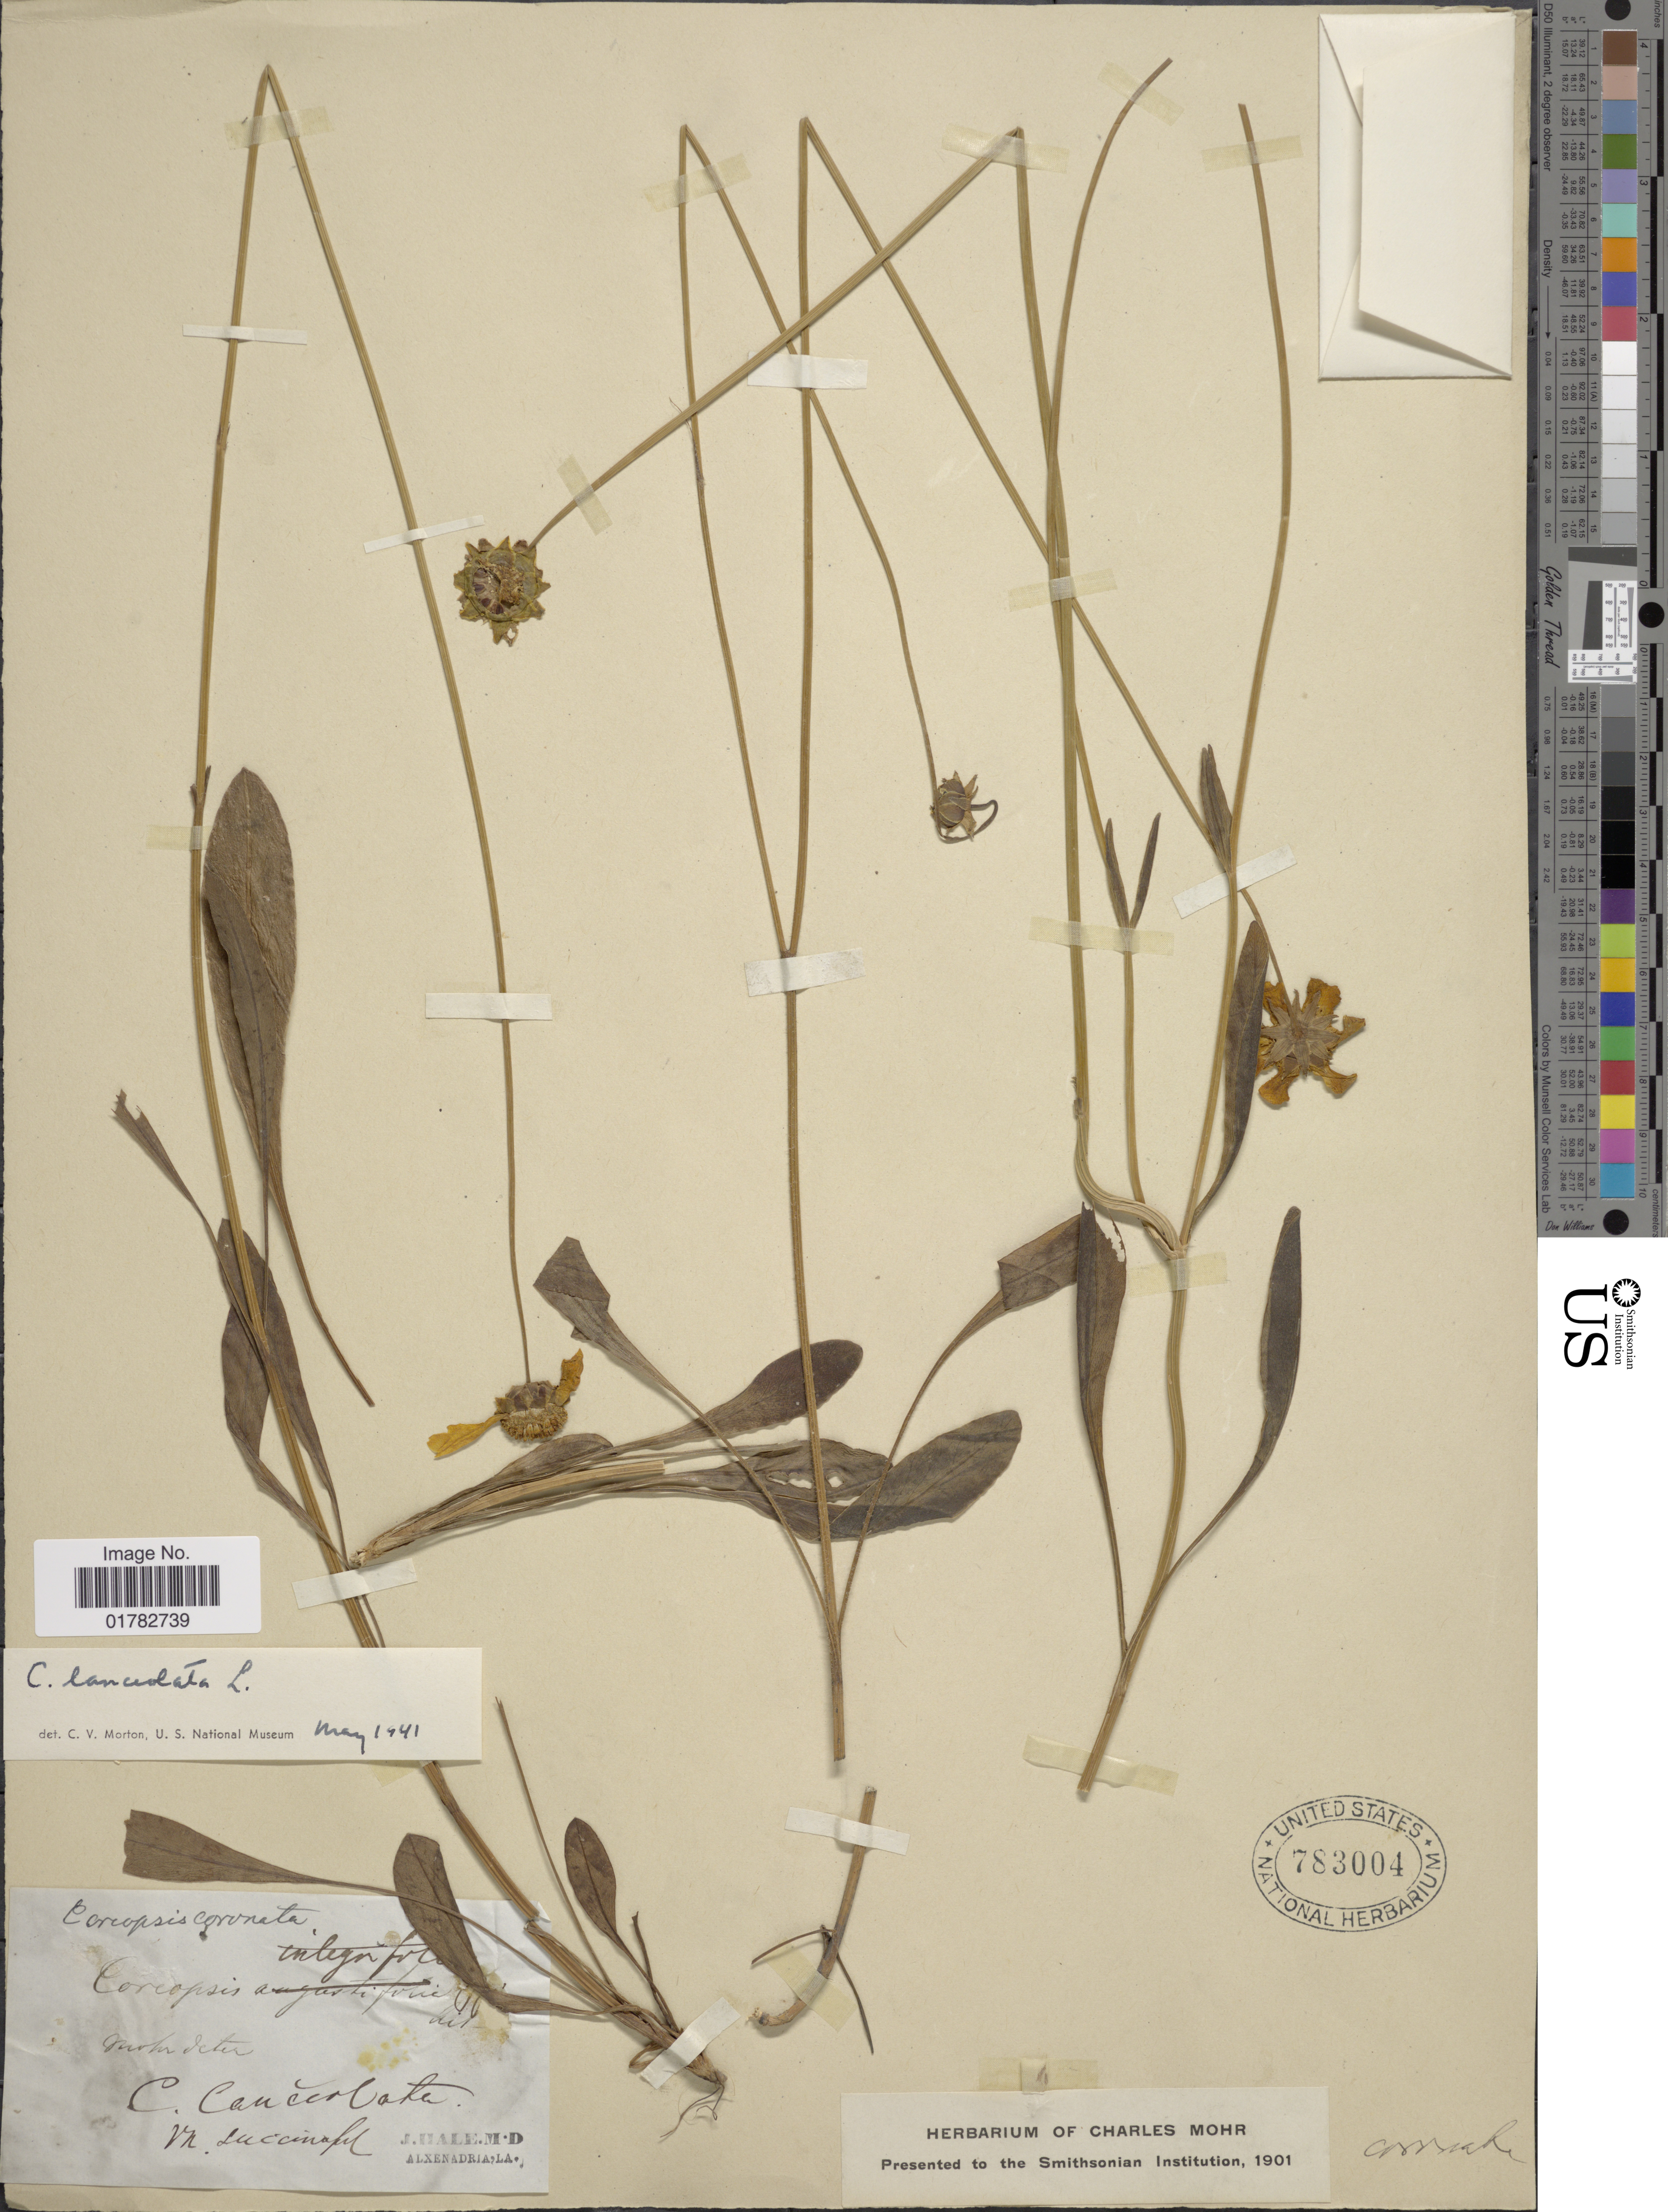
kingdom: Plantae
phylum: Tracheophyta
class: Magnoliopsida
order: Asterales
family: Asteraceae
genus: Coreopsis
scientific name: Coreopsis lanceolata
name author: L.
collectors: J. Hale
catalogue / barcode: US 783004